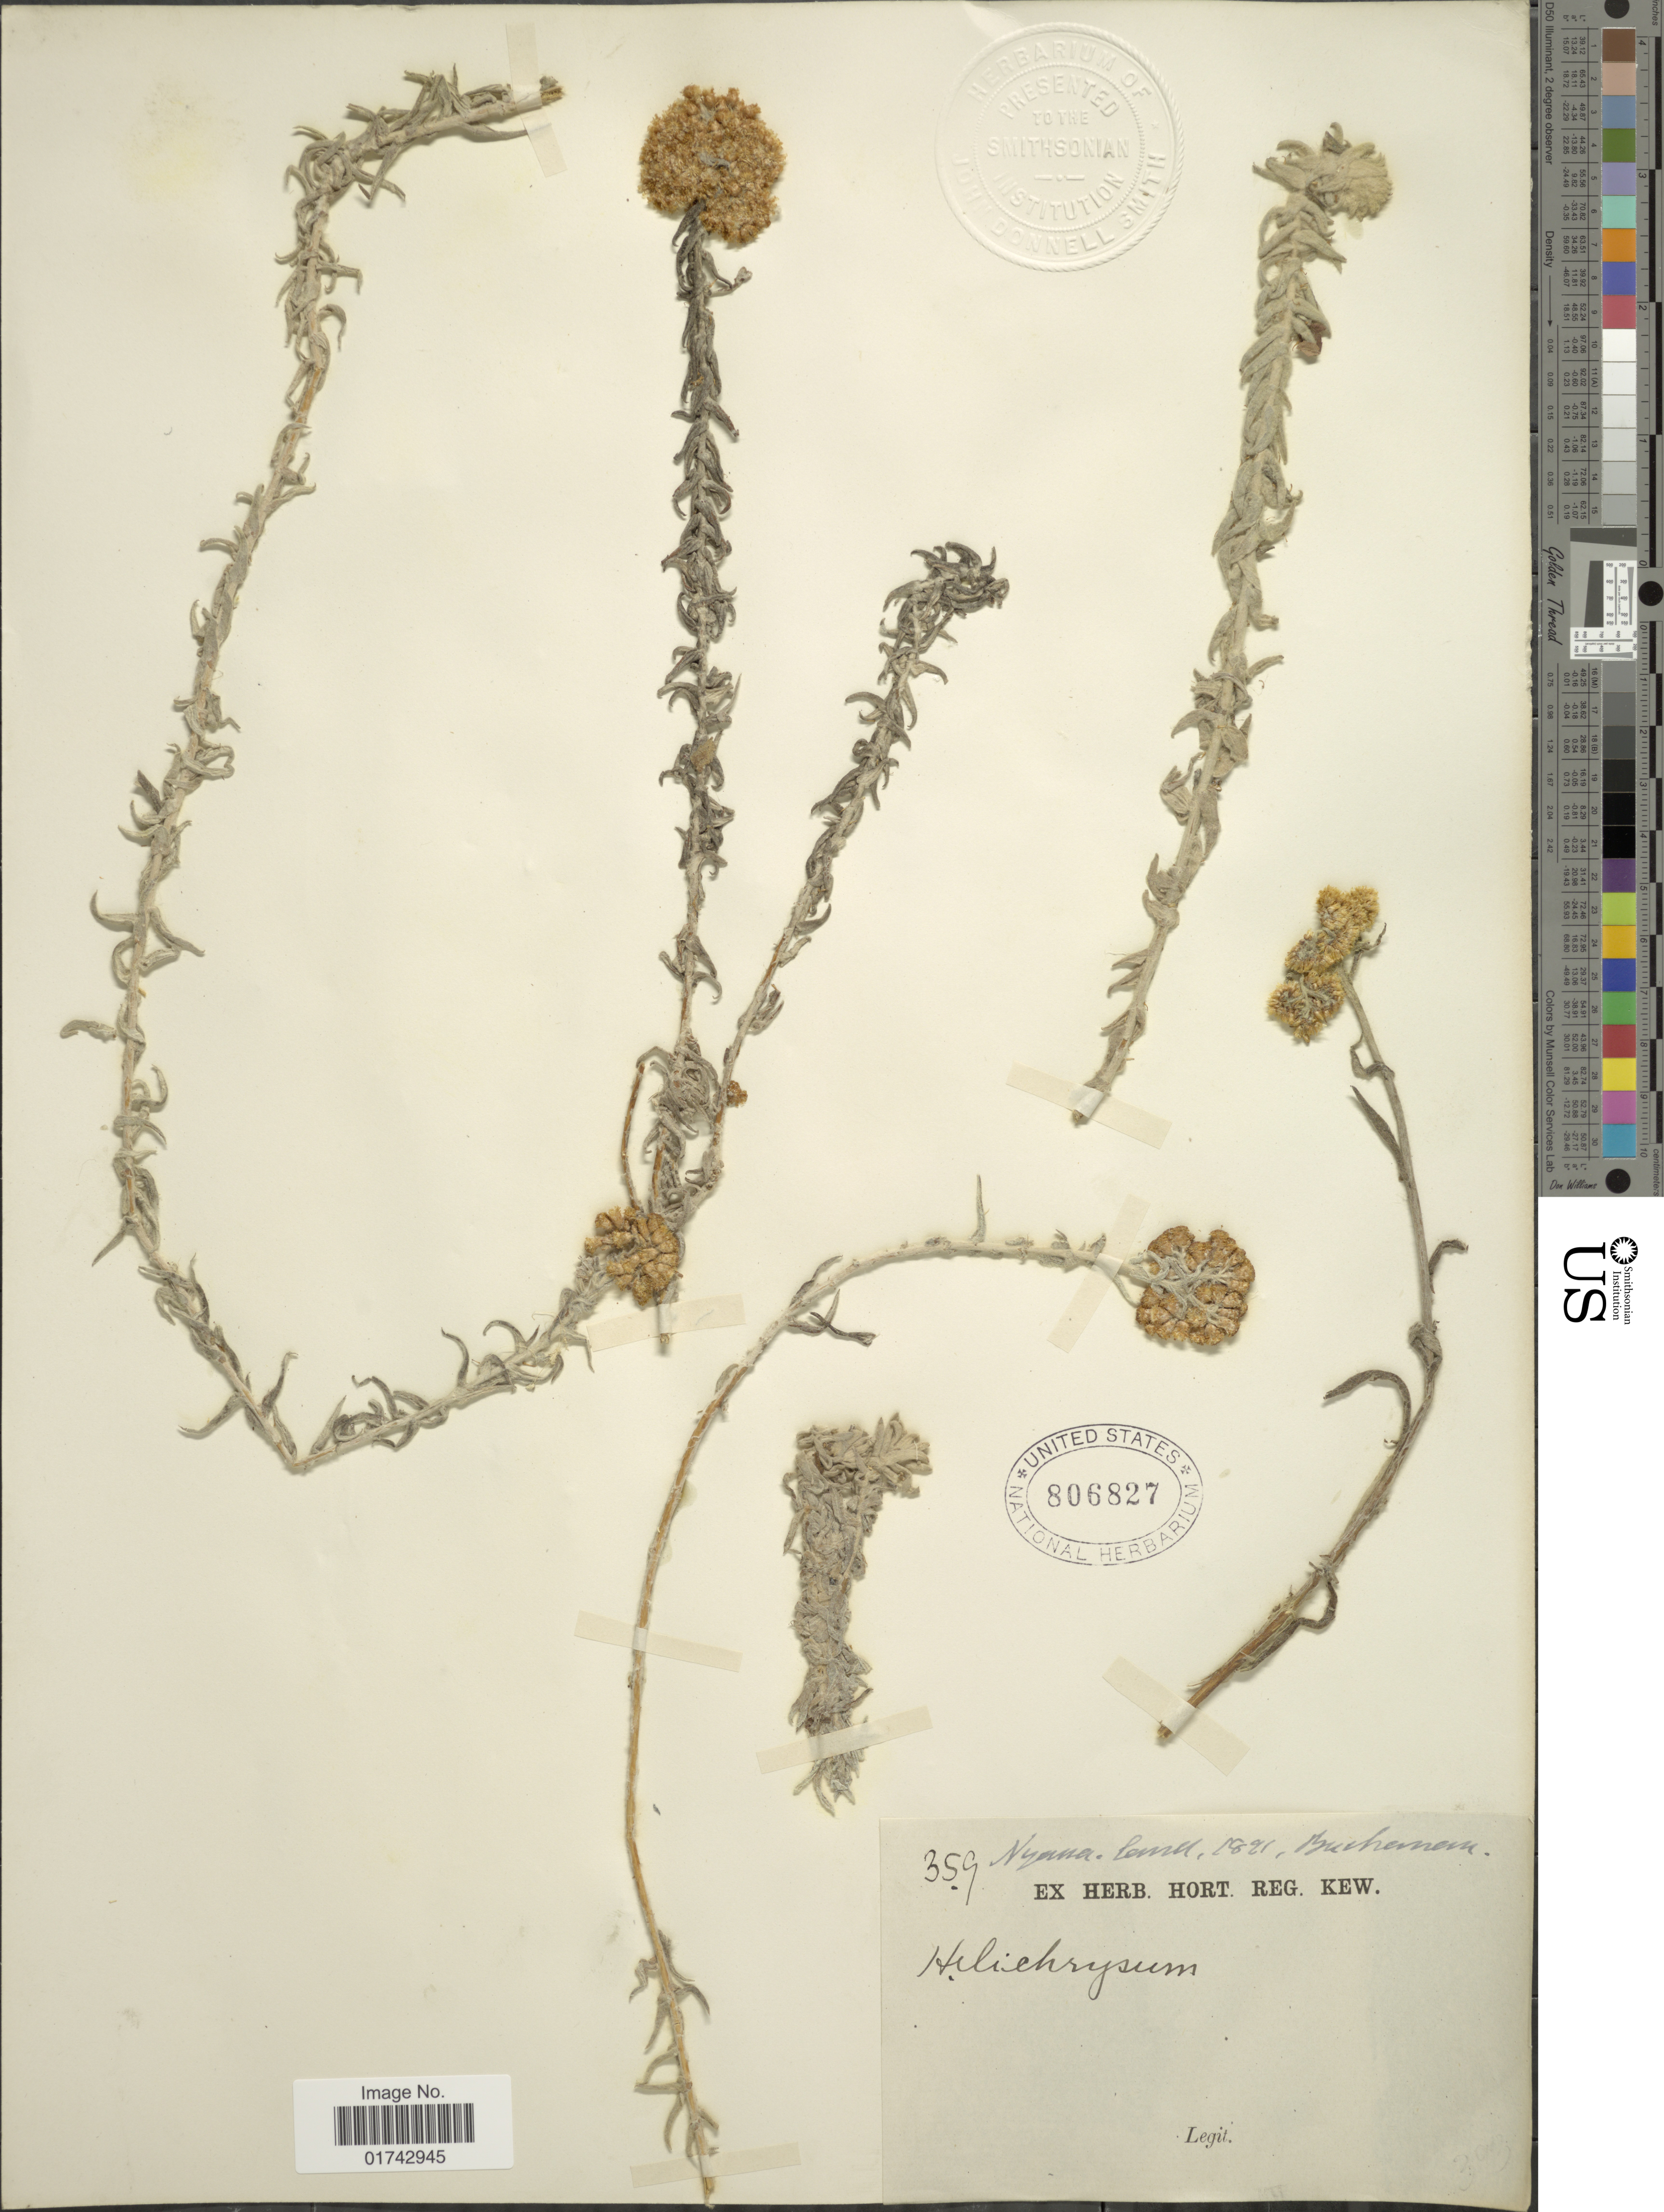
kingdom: Plantae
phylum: Tracheophyta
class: Magnoliopsida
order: Asterales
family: Asteraceae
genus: Helichrysum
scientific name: Helichrysum cymosum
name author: (L.) D. Don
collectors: -. Buchanan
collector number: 359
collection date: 1891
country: Malawi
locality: Nyassa-land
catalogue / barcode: US 806827